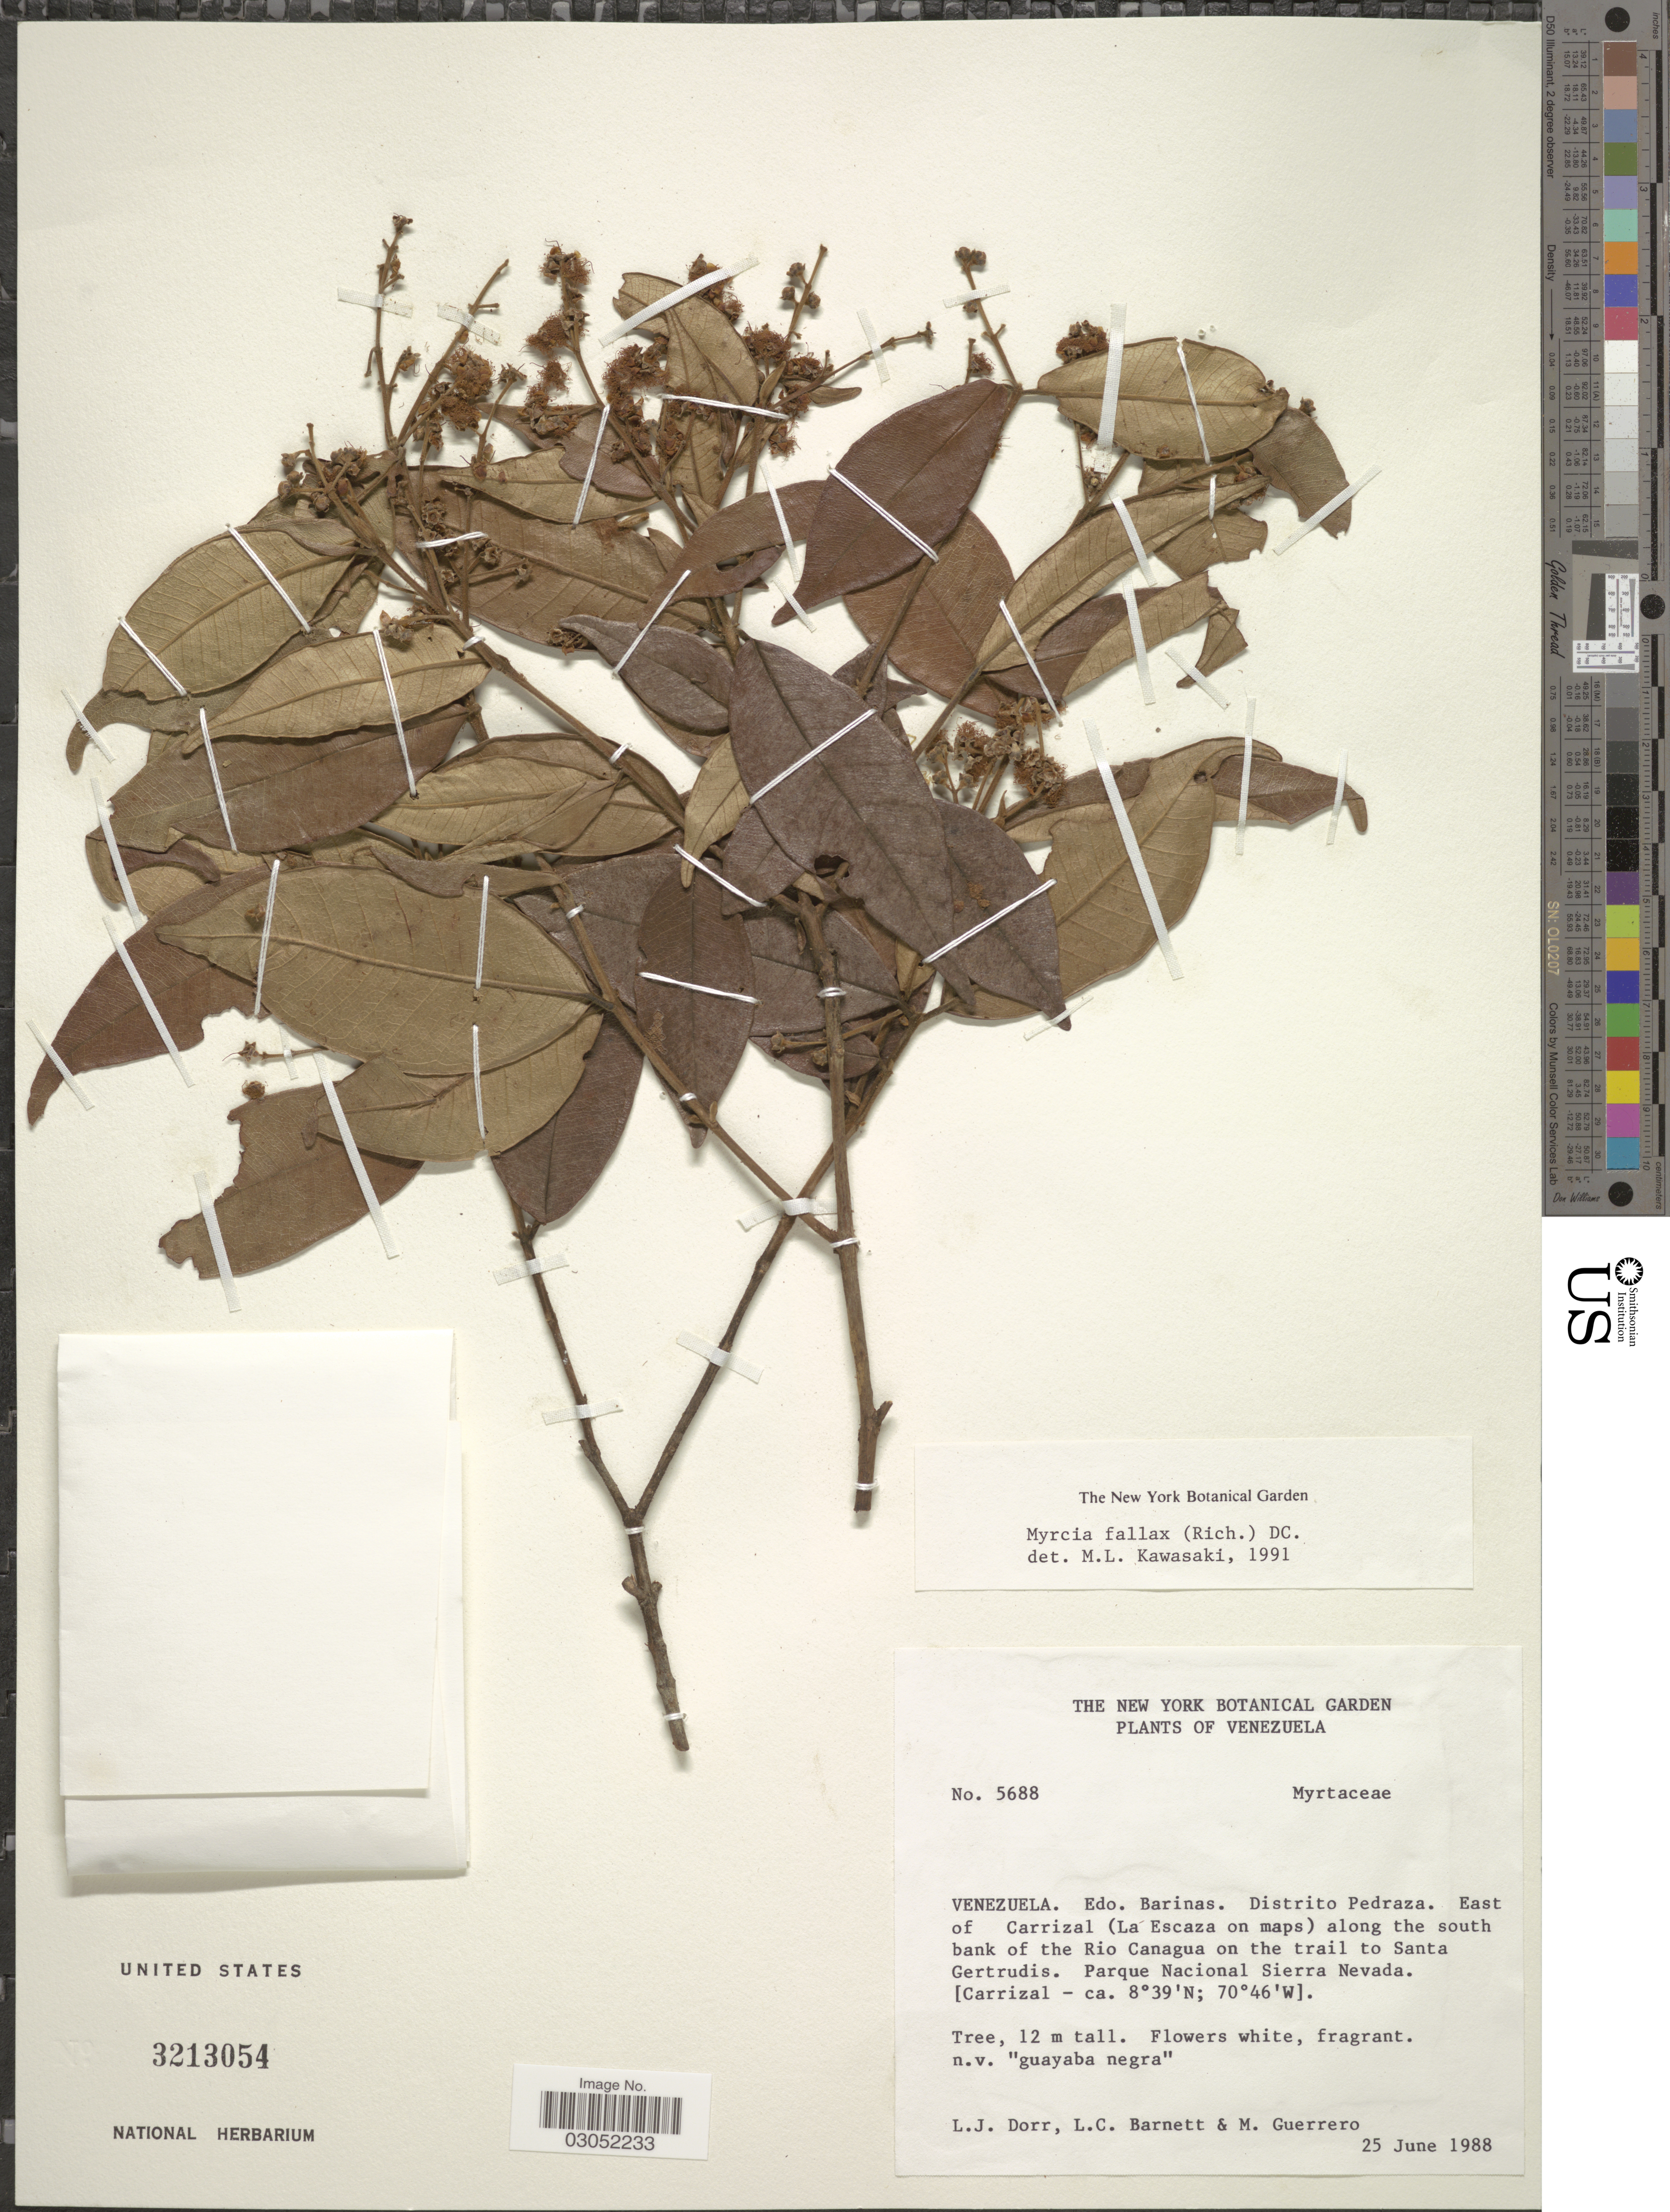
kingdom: Plantae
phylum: Tracheophyta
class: Magnoliopsida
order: Myrtales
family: Myrtaceae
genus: Myrcia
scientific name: Myrcia fallax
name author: (Rich.) DC.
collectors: L. J. Dorr, L. C. Barnett & M. Guerrero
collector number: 5688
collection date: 1988-06-25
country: Venezuela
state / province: Barinas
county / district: Pedraza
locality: E of Carrizal along S bank of Rio Canagua on the trail to Santa Gertridis, Parque Nacional Sierra Nevada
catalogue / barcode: US 3213054